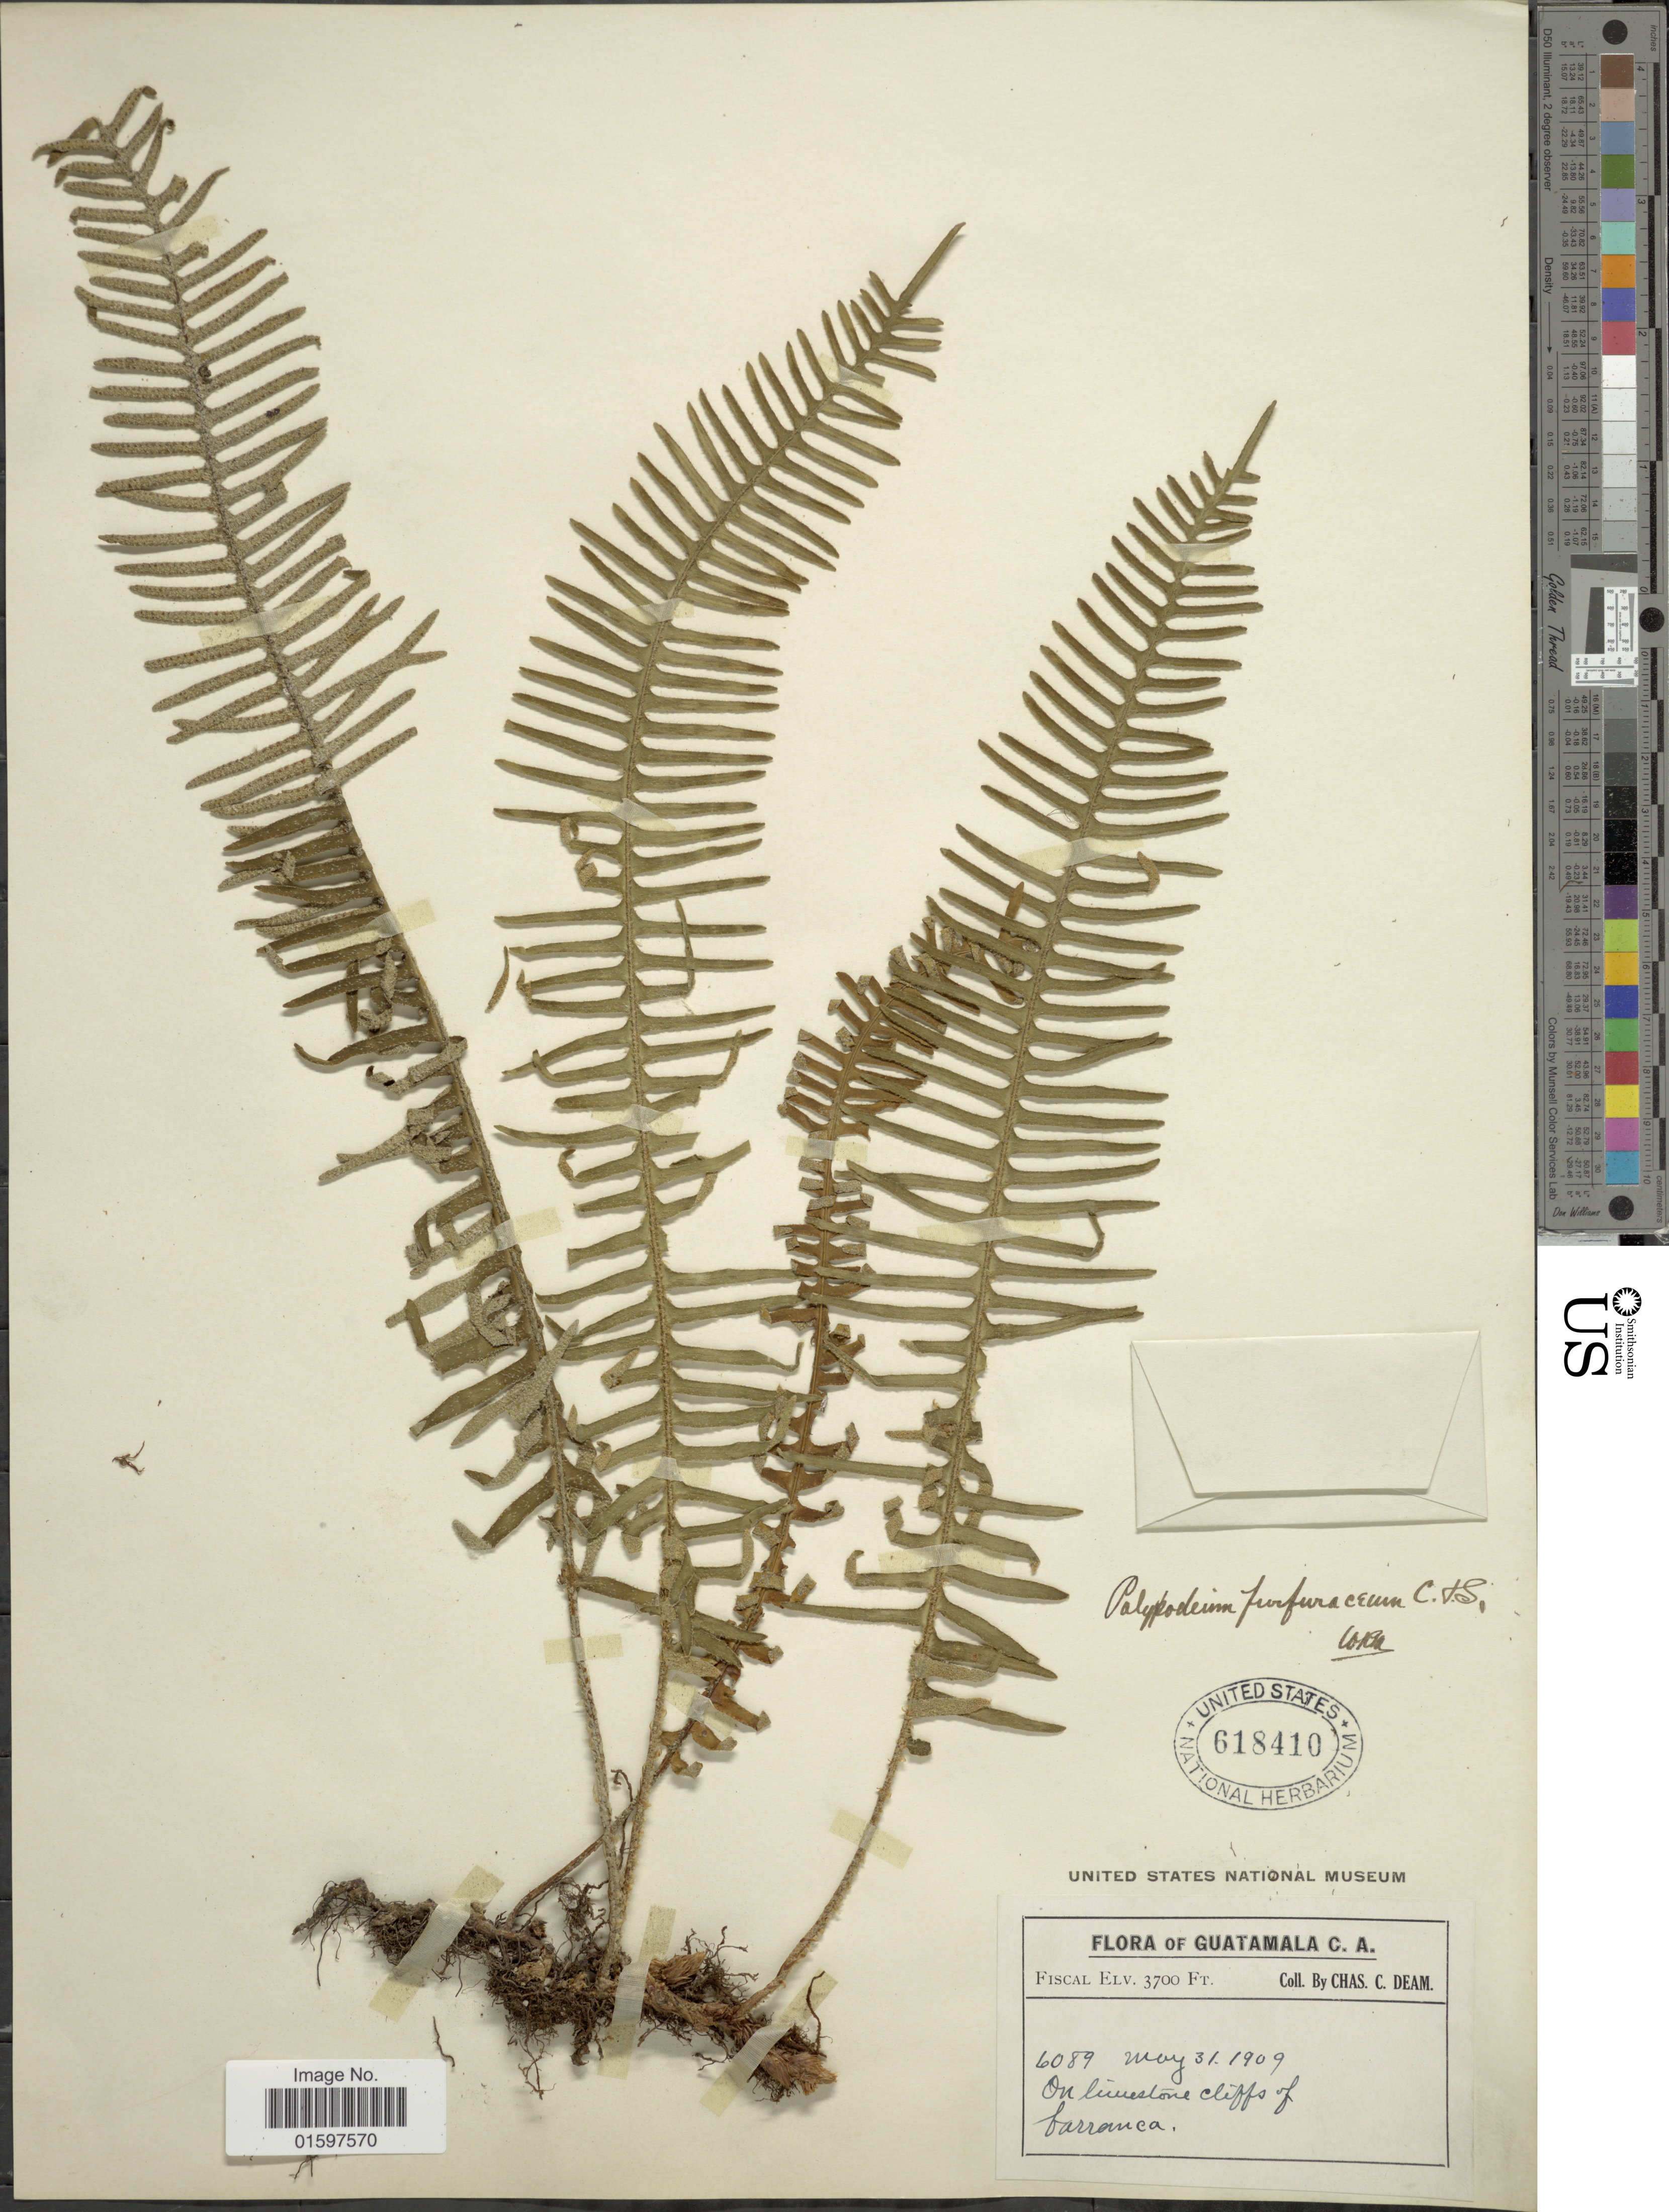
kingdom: Plantae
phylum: Tracheophyta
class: Polypodiopsida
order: Polypodiales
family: Polypodiaceae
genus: Pleopeltis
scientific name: Pleopeltis furfuracea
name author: (Schltdl. & Cham.) A.R. Sm. & Tejero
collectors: C. C. Deam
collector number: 6089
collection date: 1909-05-31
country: Guatemala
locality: Guatamala, A. C., on limestone cliffs of Barranca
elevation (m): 1128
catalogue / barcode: US 618410